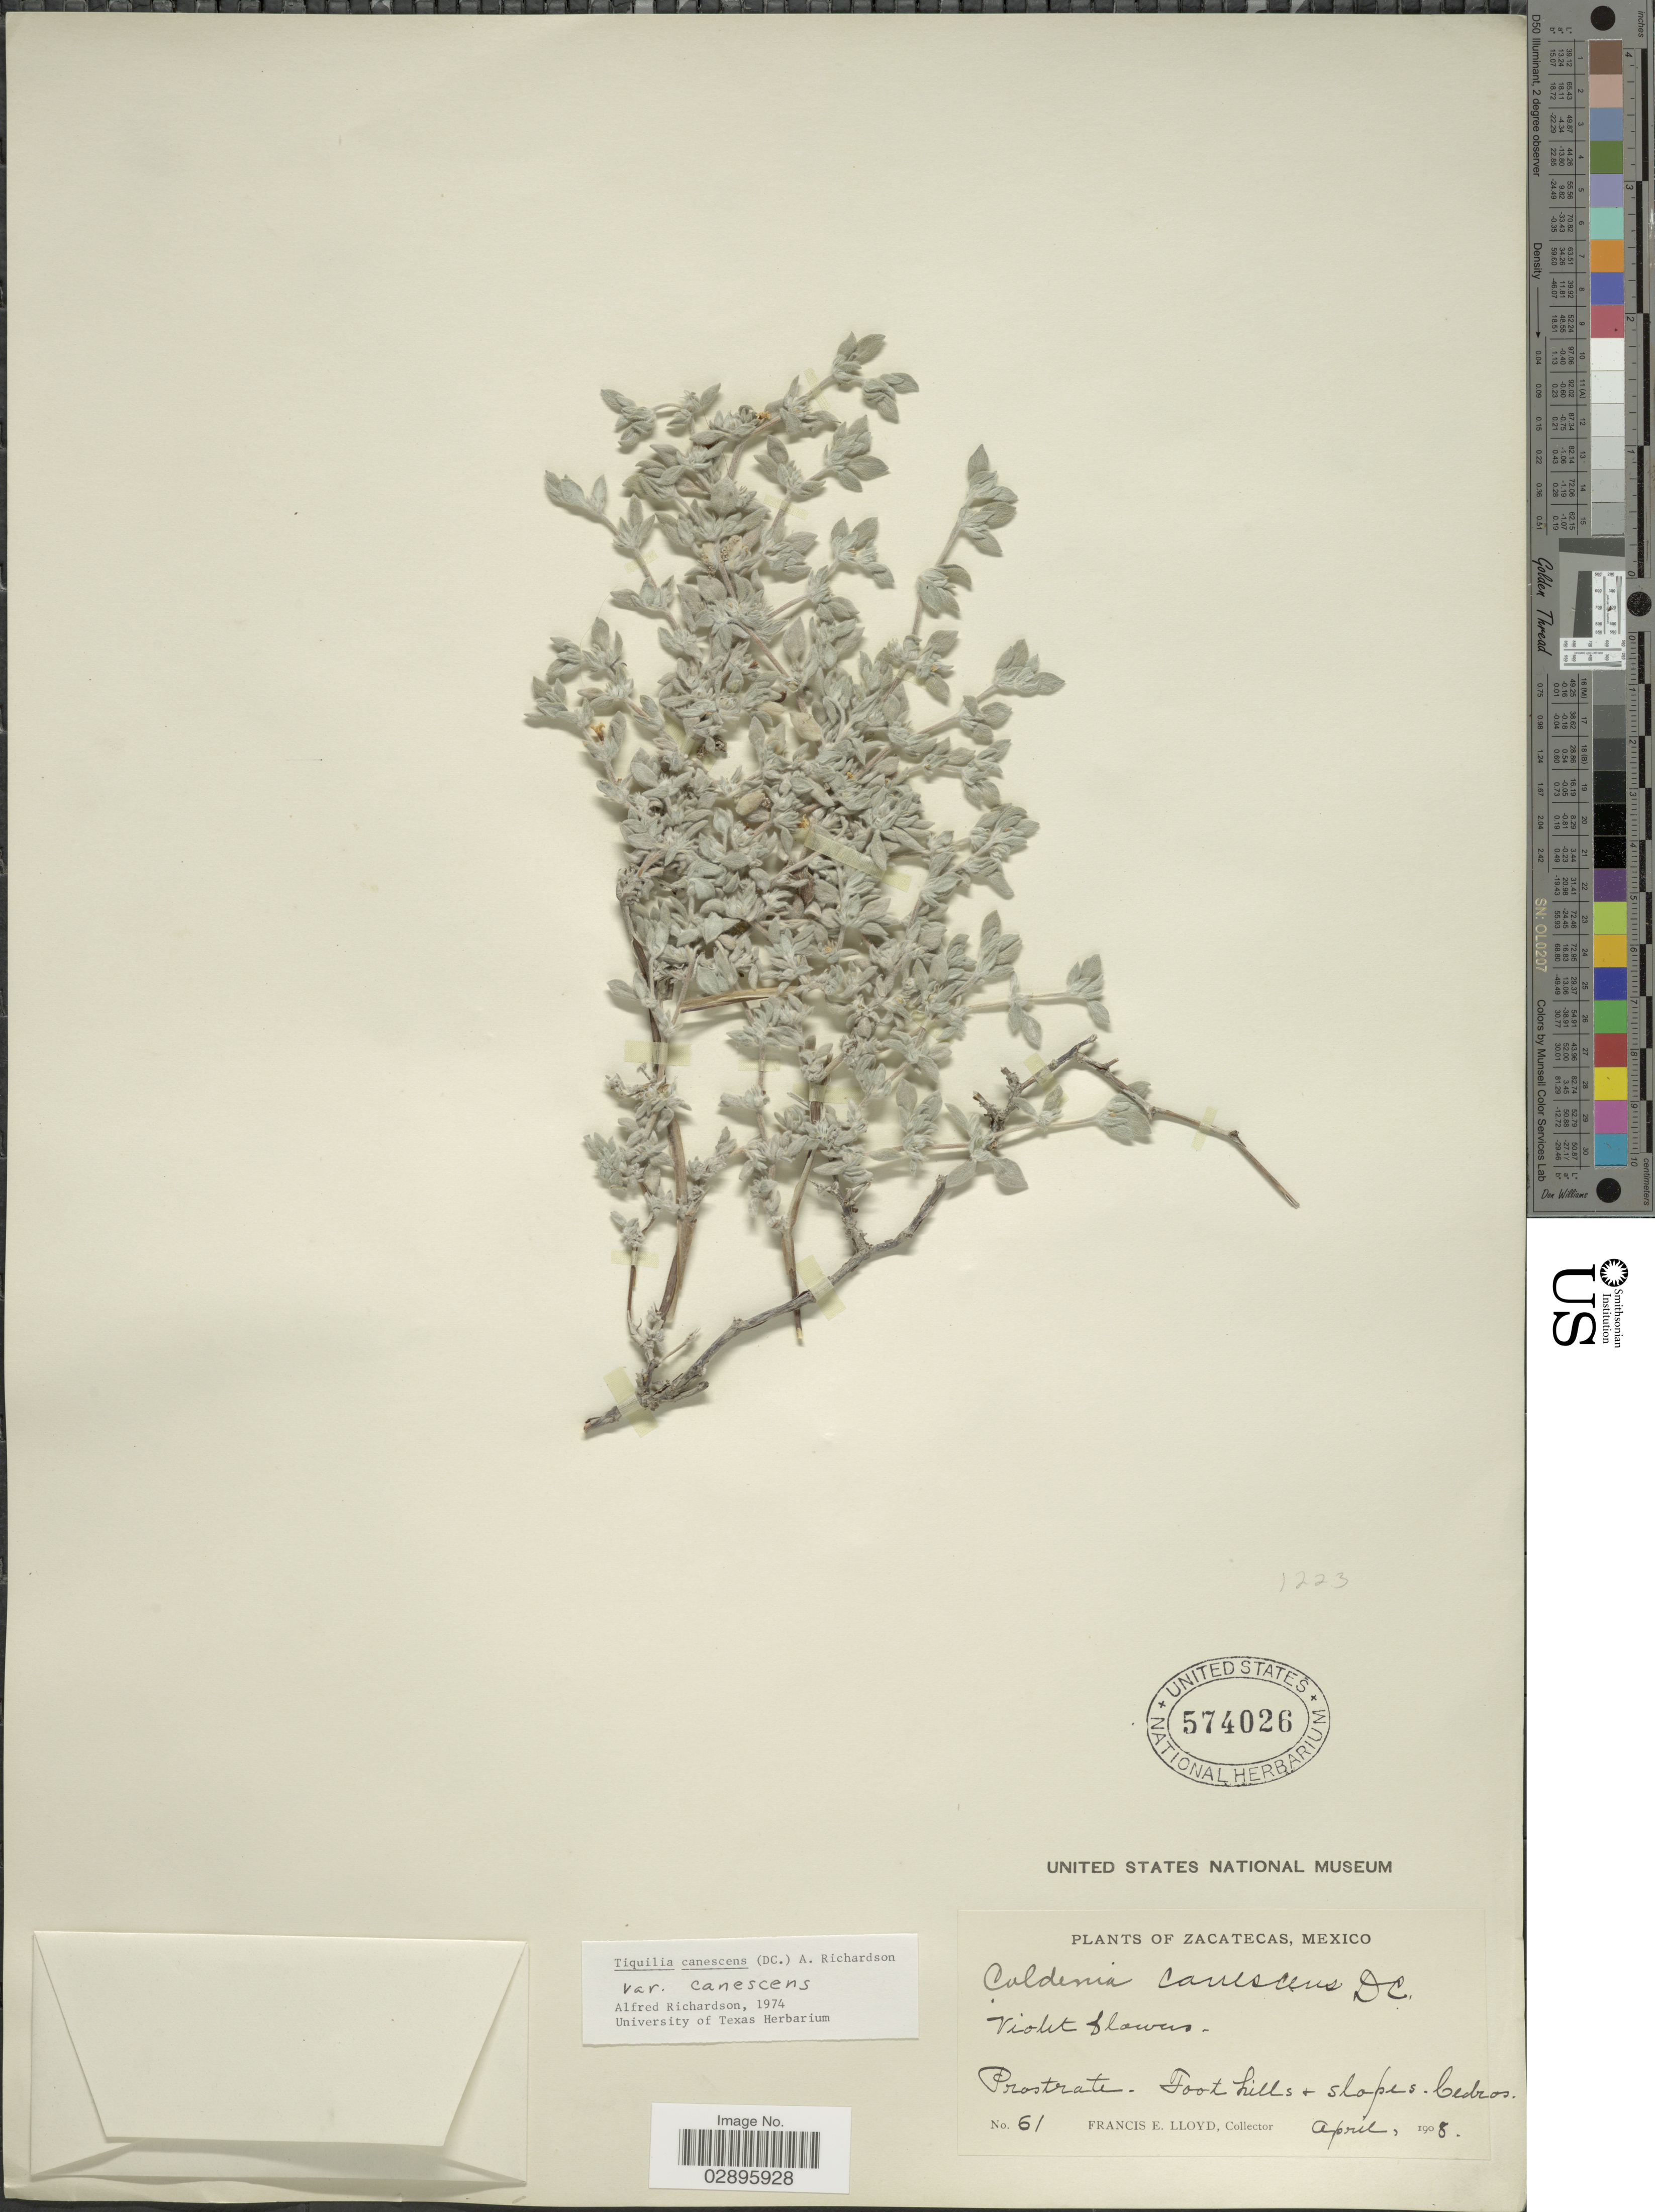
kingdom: Plantae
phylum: Tracheophyta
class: Magnoliopsida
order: Boraginales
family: Ehretiaceae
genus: Tiquilia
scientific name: Tiquilia canescens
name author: (A. DC.) A.T. Richardson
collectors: Lloyd, C. E.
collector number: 61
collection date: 1908-04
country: Mexico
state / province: Zacatecas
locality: Prostrate. Foot hills + slopes. Cedros.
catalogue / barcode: US 574026